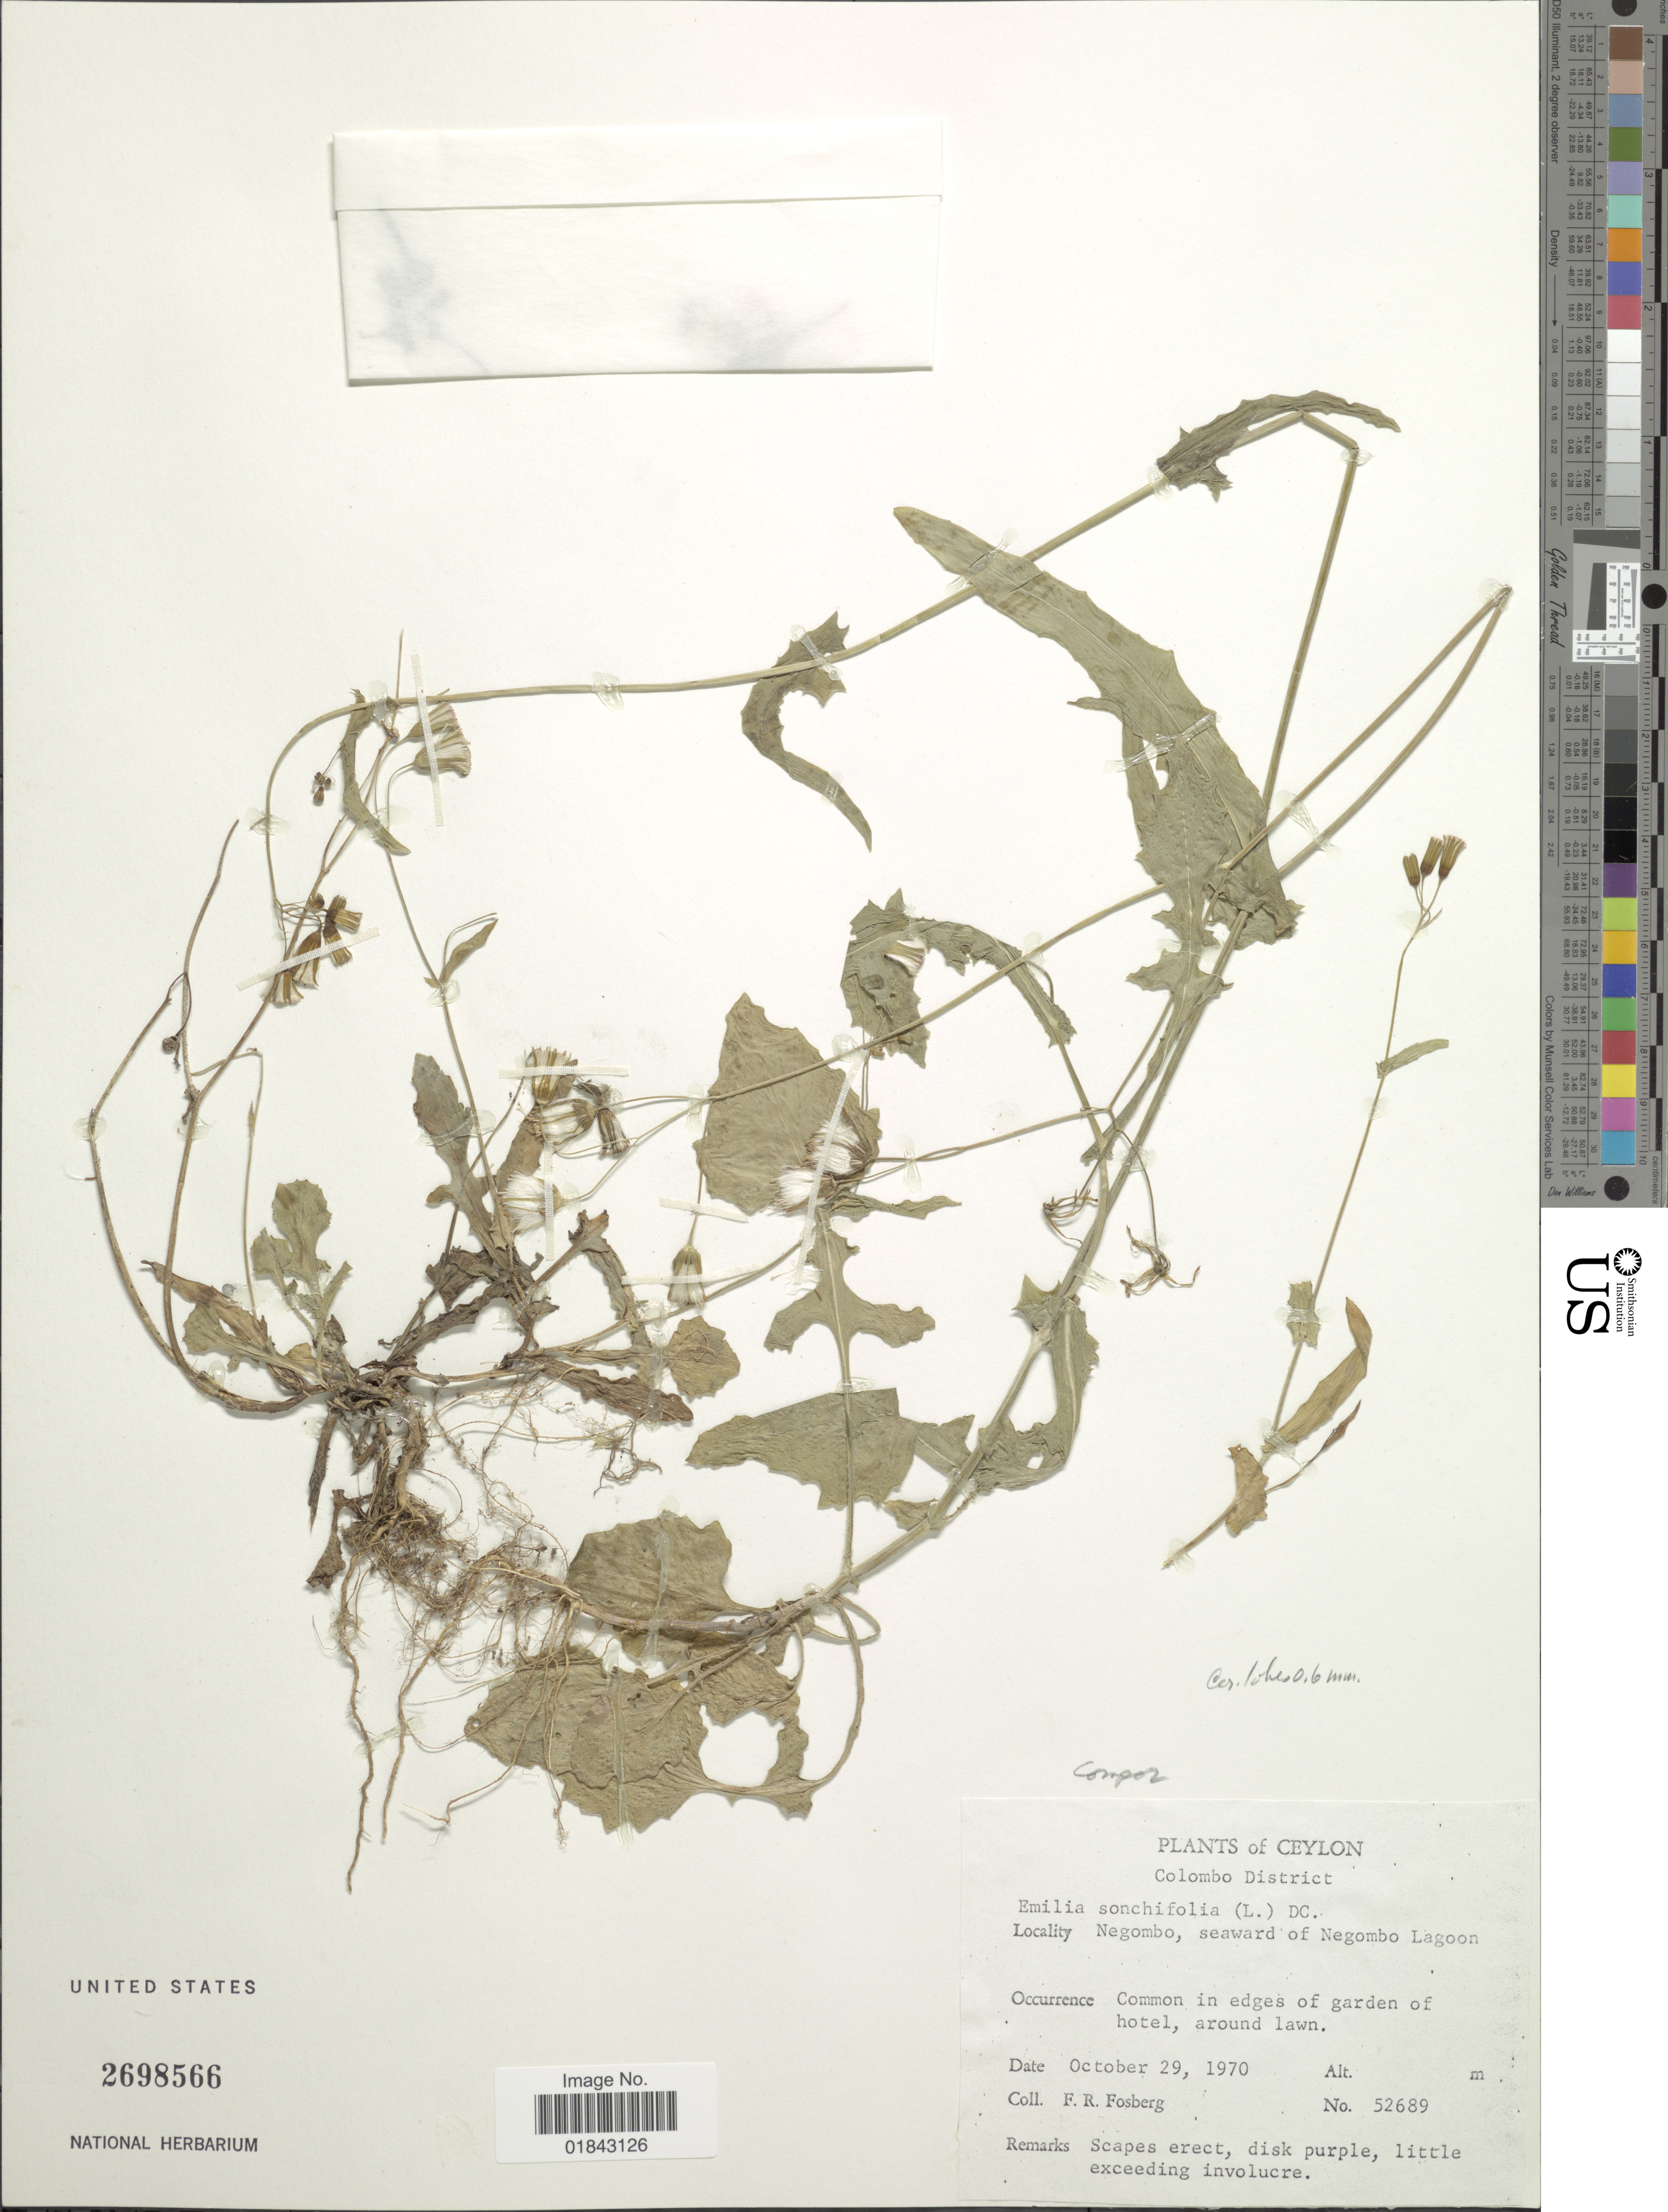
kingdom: Plantae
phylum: Tracheophyta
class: Magnoliopsida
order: Asterales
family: Asteraceae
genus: Emilia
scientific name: Emilia sonchifolia var. sonchifolia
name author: (L.) DC.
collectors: F. R. Fosberg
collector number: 52689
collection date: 1970-10-29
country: Sri Lanka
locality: Ceylon, Colombo District, Negombo, seaward of Negombo Lagoon, common in edges of garden of hotel, around lawn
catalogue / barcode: US 2698566